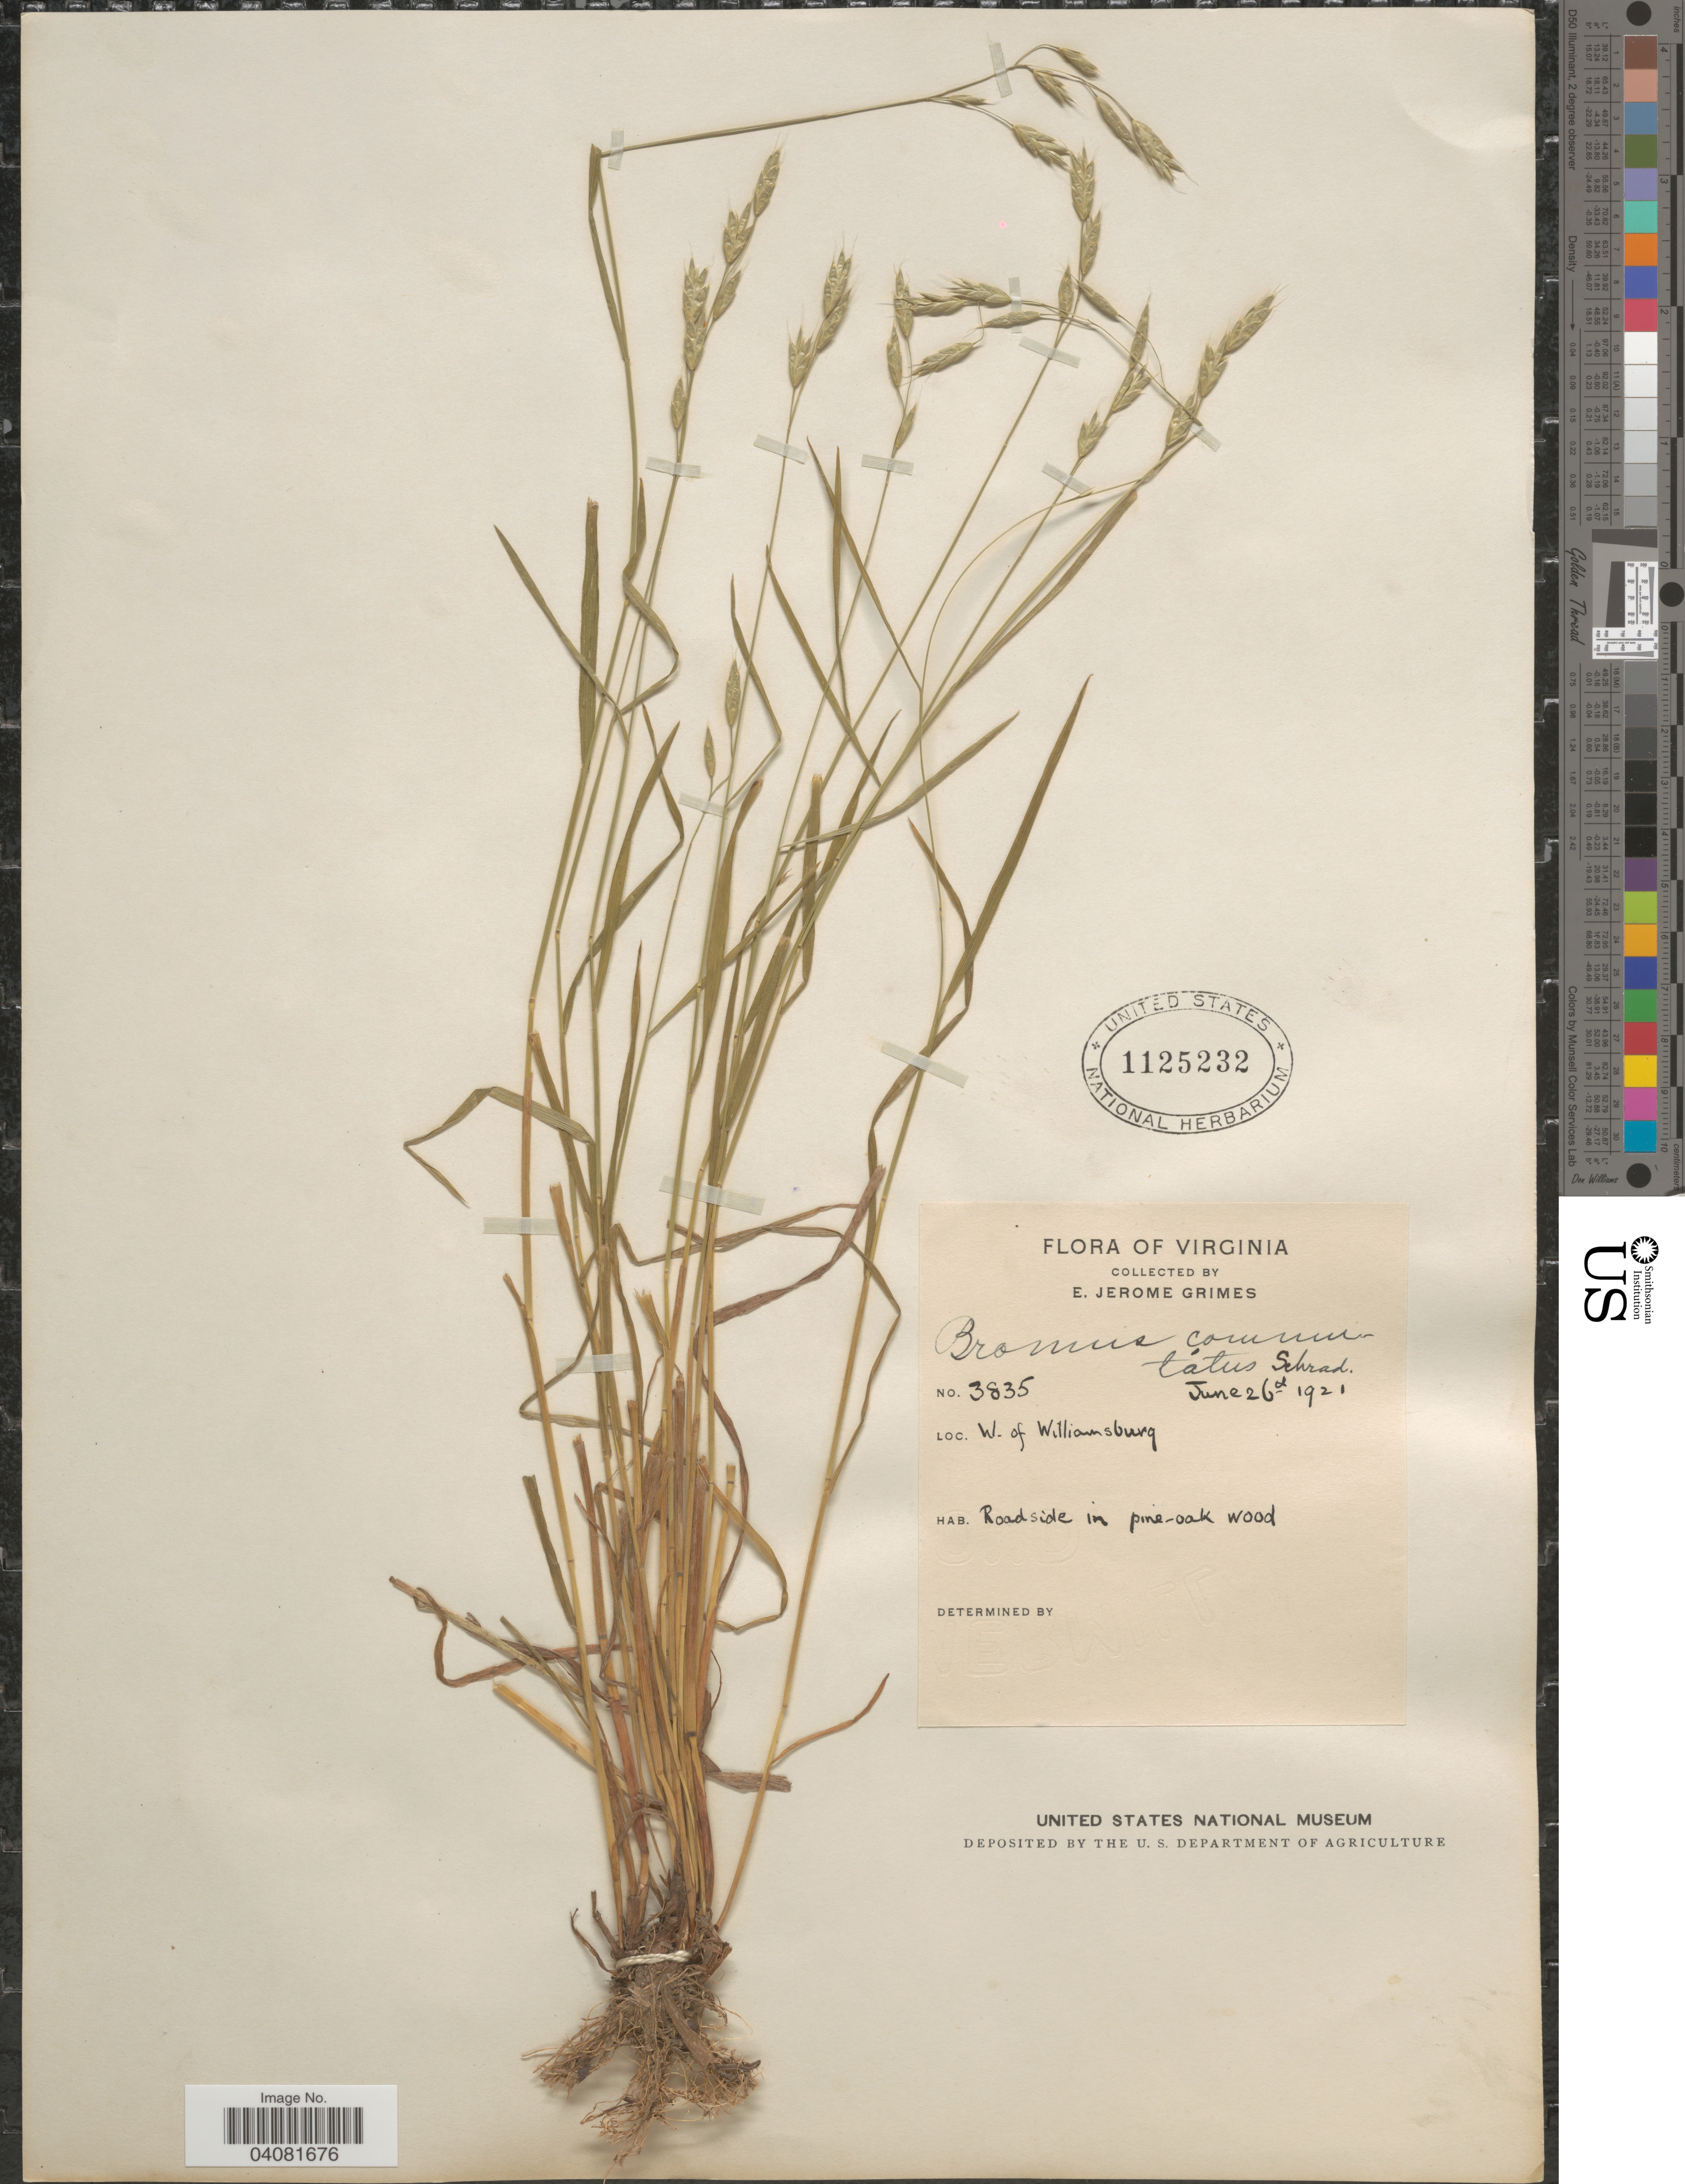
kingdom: Plantae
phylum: Tracheophyta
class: Liliopsida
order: Poales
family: Poaceae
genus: Bromus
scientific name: Bromus commutatus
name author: Schrad.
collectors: E. J. Grimes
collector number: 3835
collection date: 1921-06-26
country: United States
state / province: Virginia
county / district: City of Williamsburg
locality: W. of Williamsburg.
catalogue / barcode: US 1125232